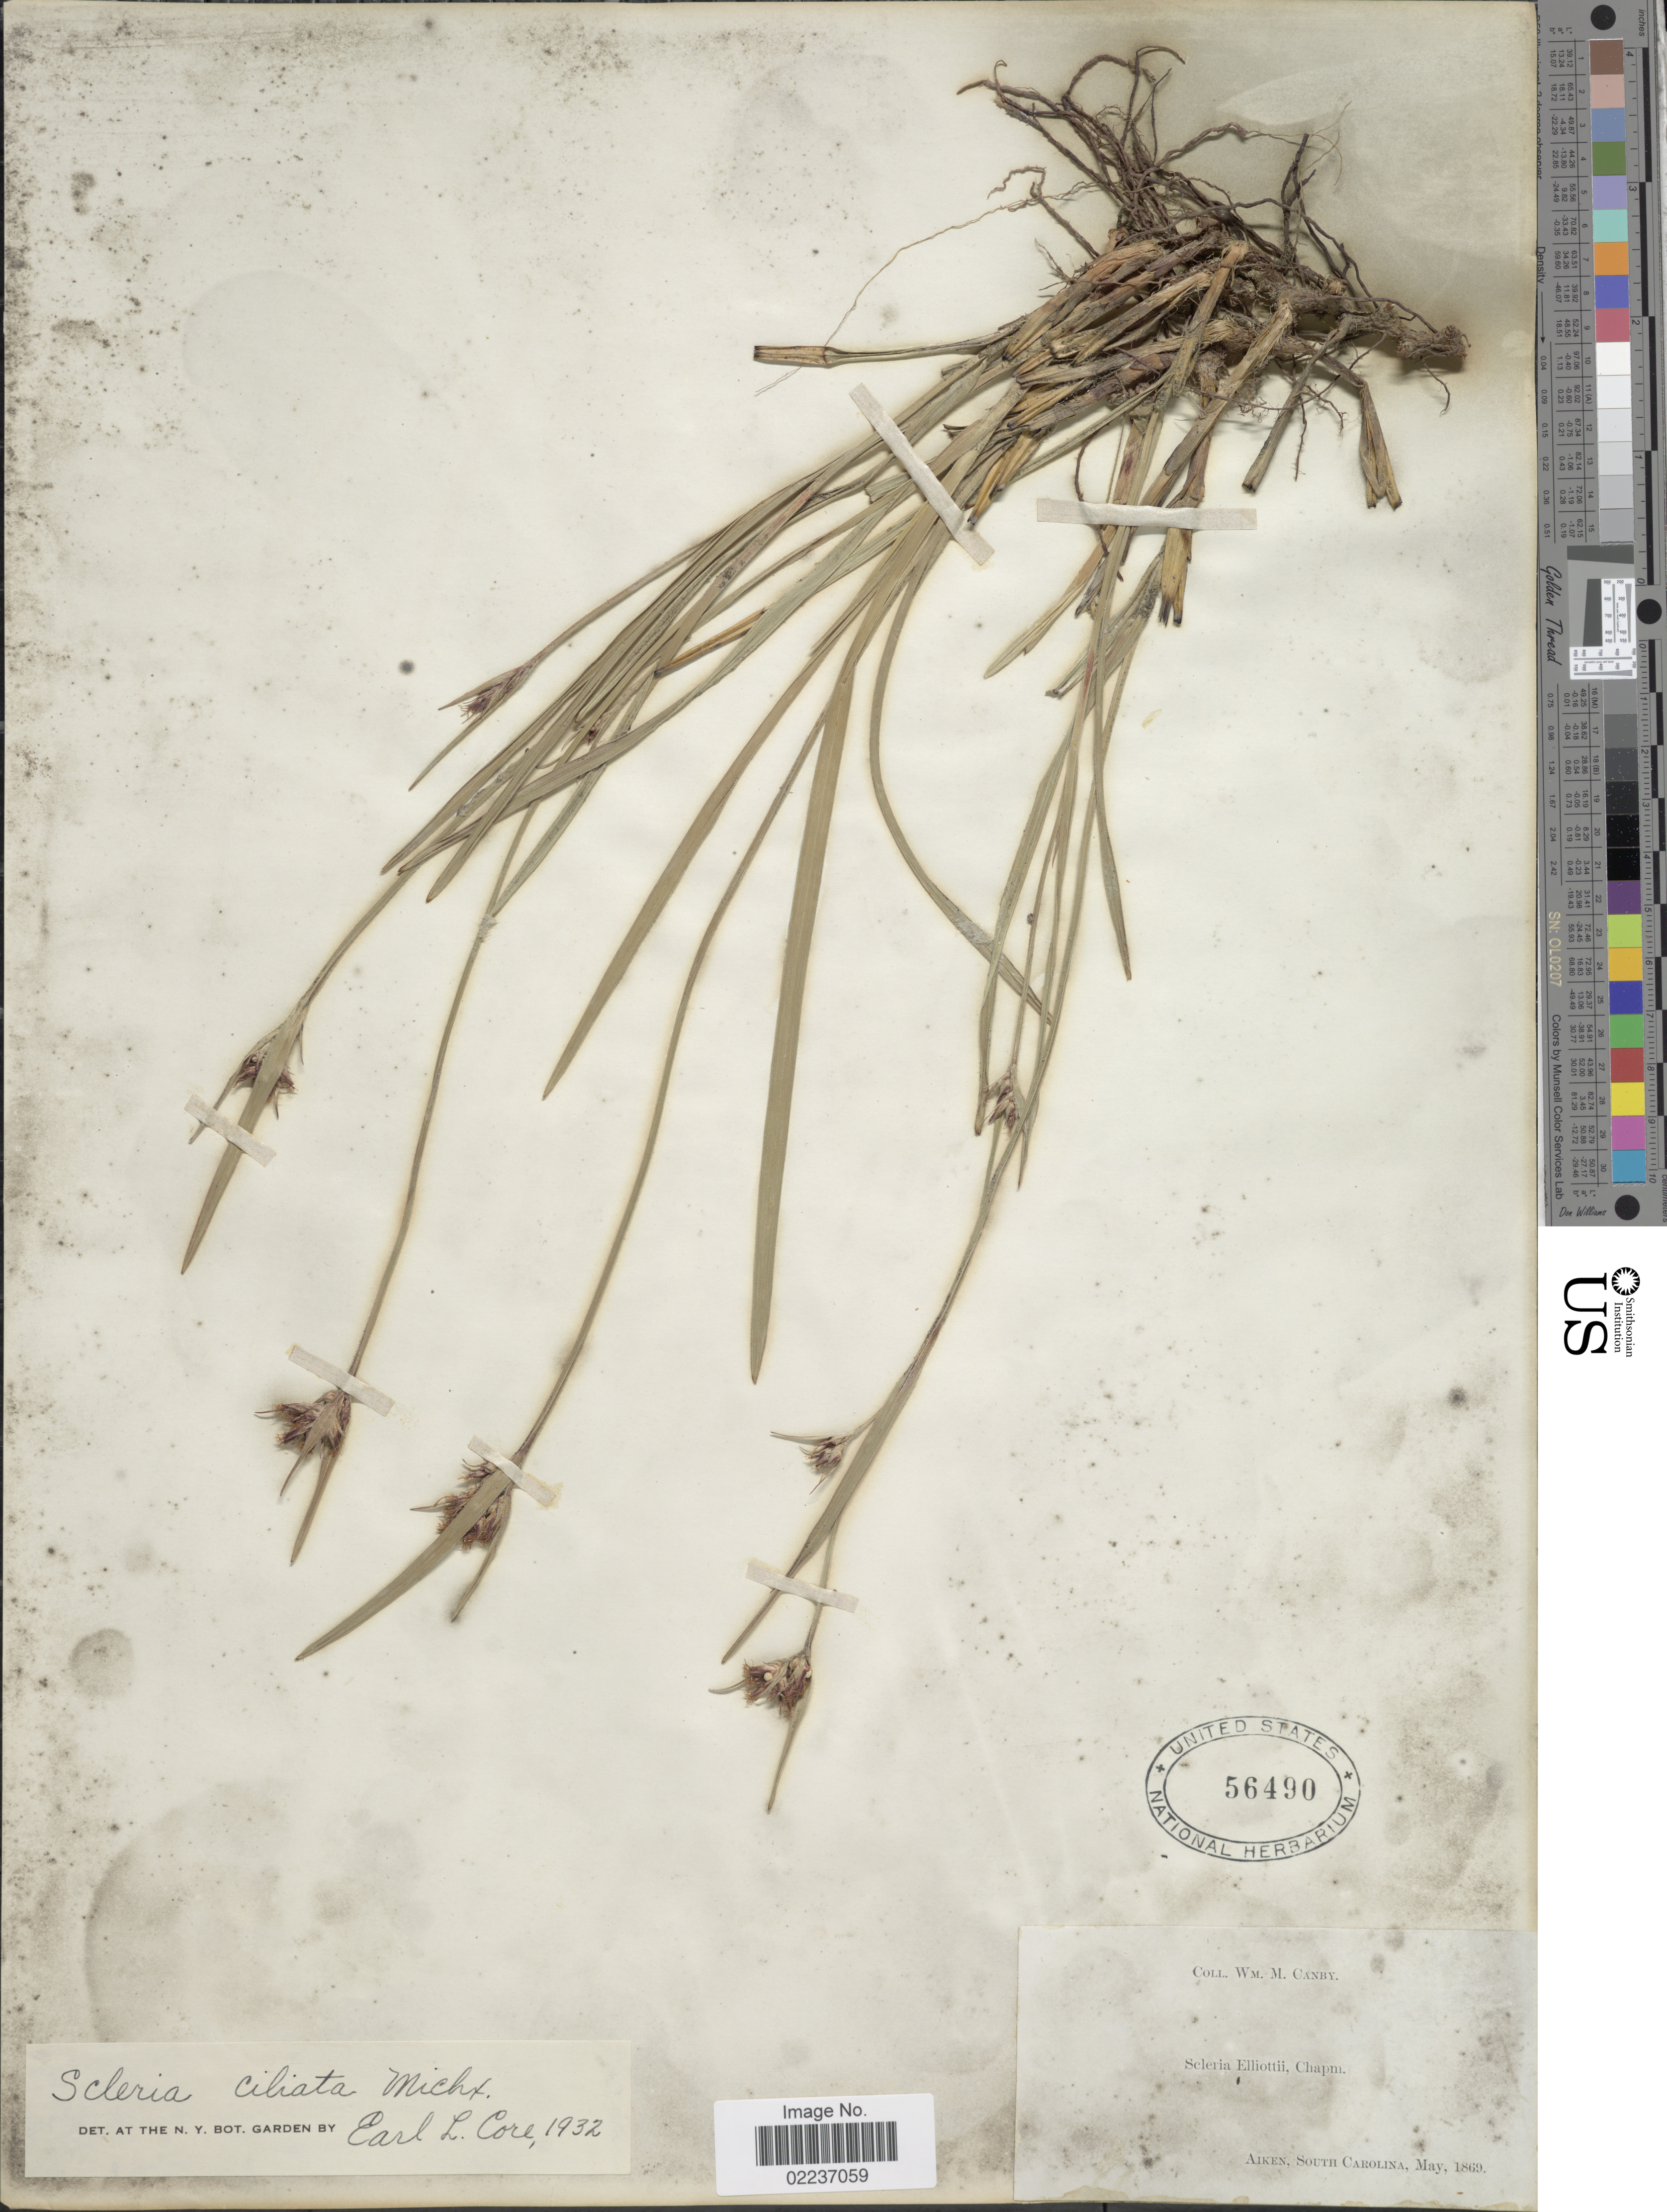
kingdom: Plantae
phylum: Tracheophyta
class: Liliopsida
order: Poales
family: Cyperaceae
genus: Scleria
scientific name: Scleria ciliata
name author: Michx.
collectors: W. M. Canby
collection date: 1869-05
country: United States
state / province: South Carolina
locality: Aiken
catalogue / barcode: US 56490